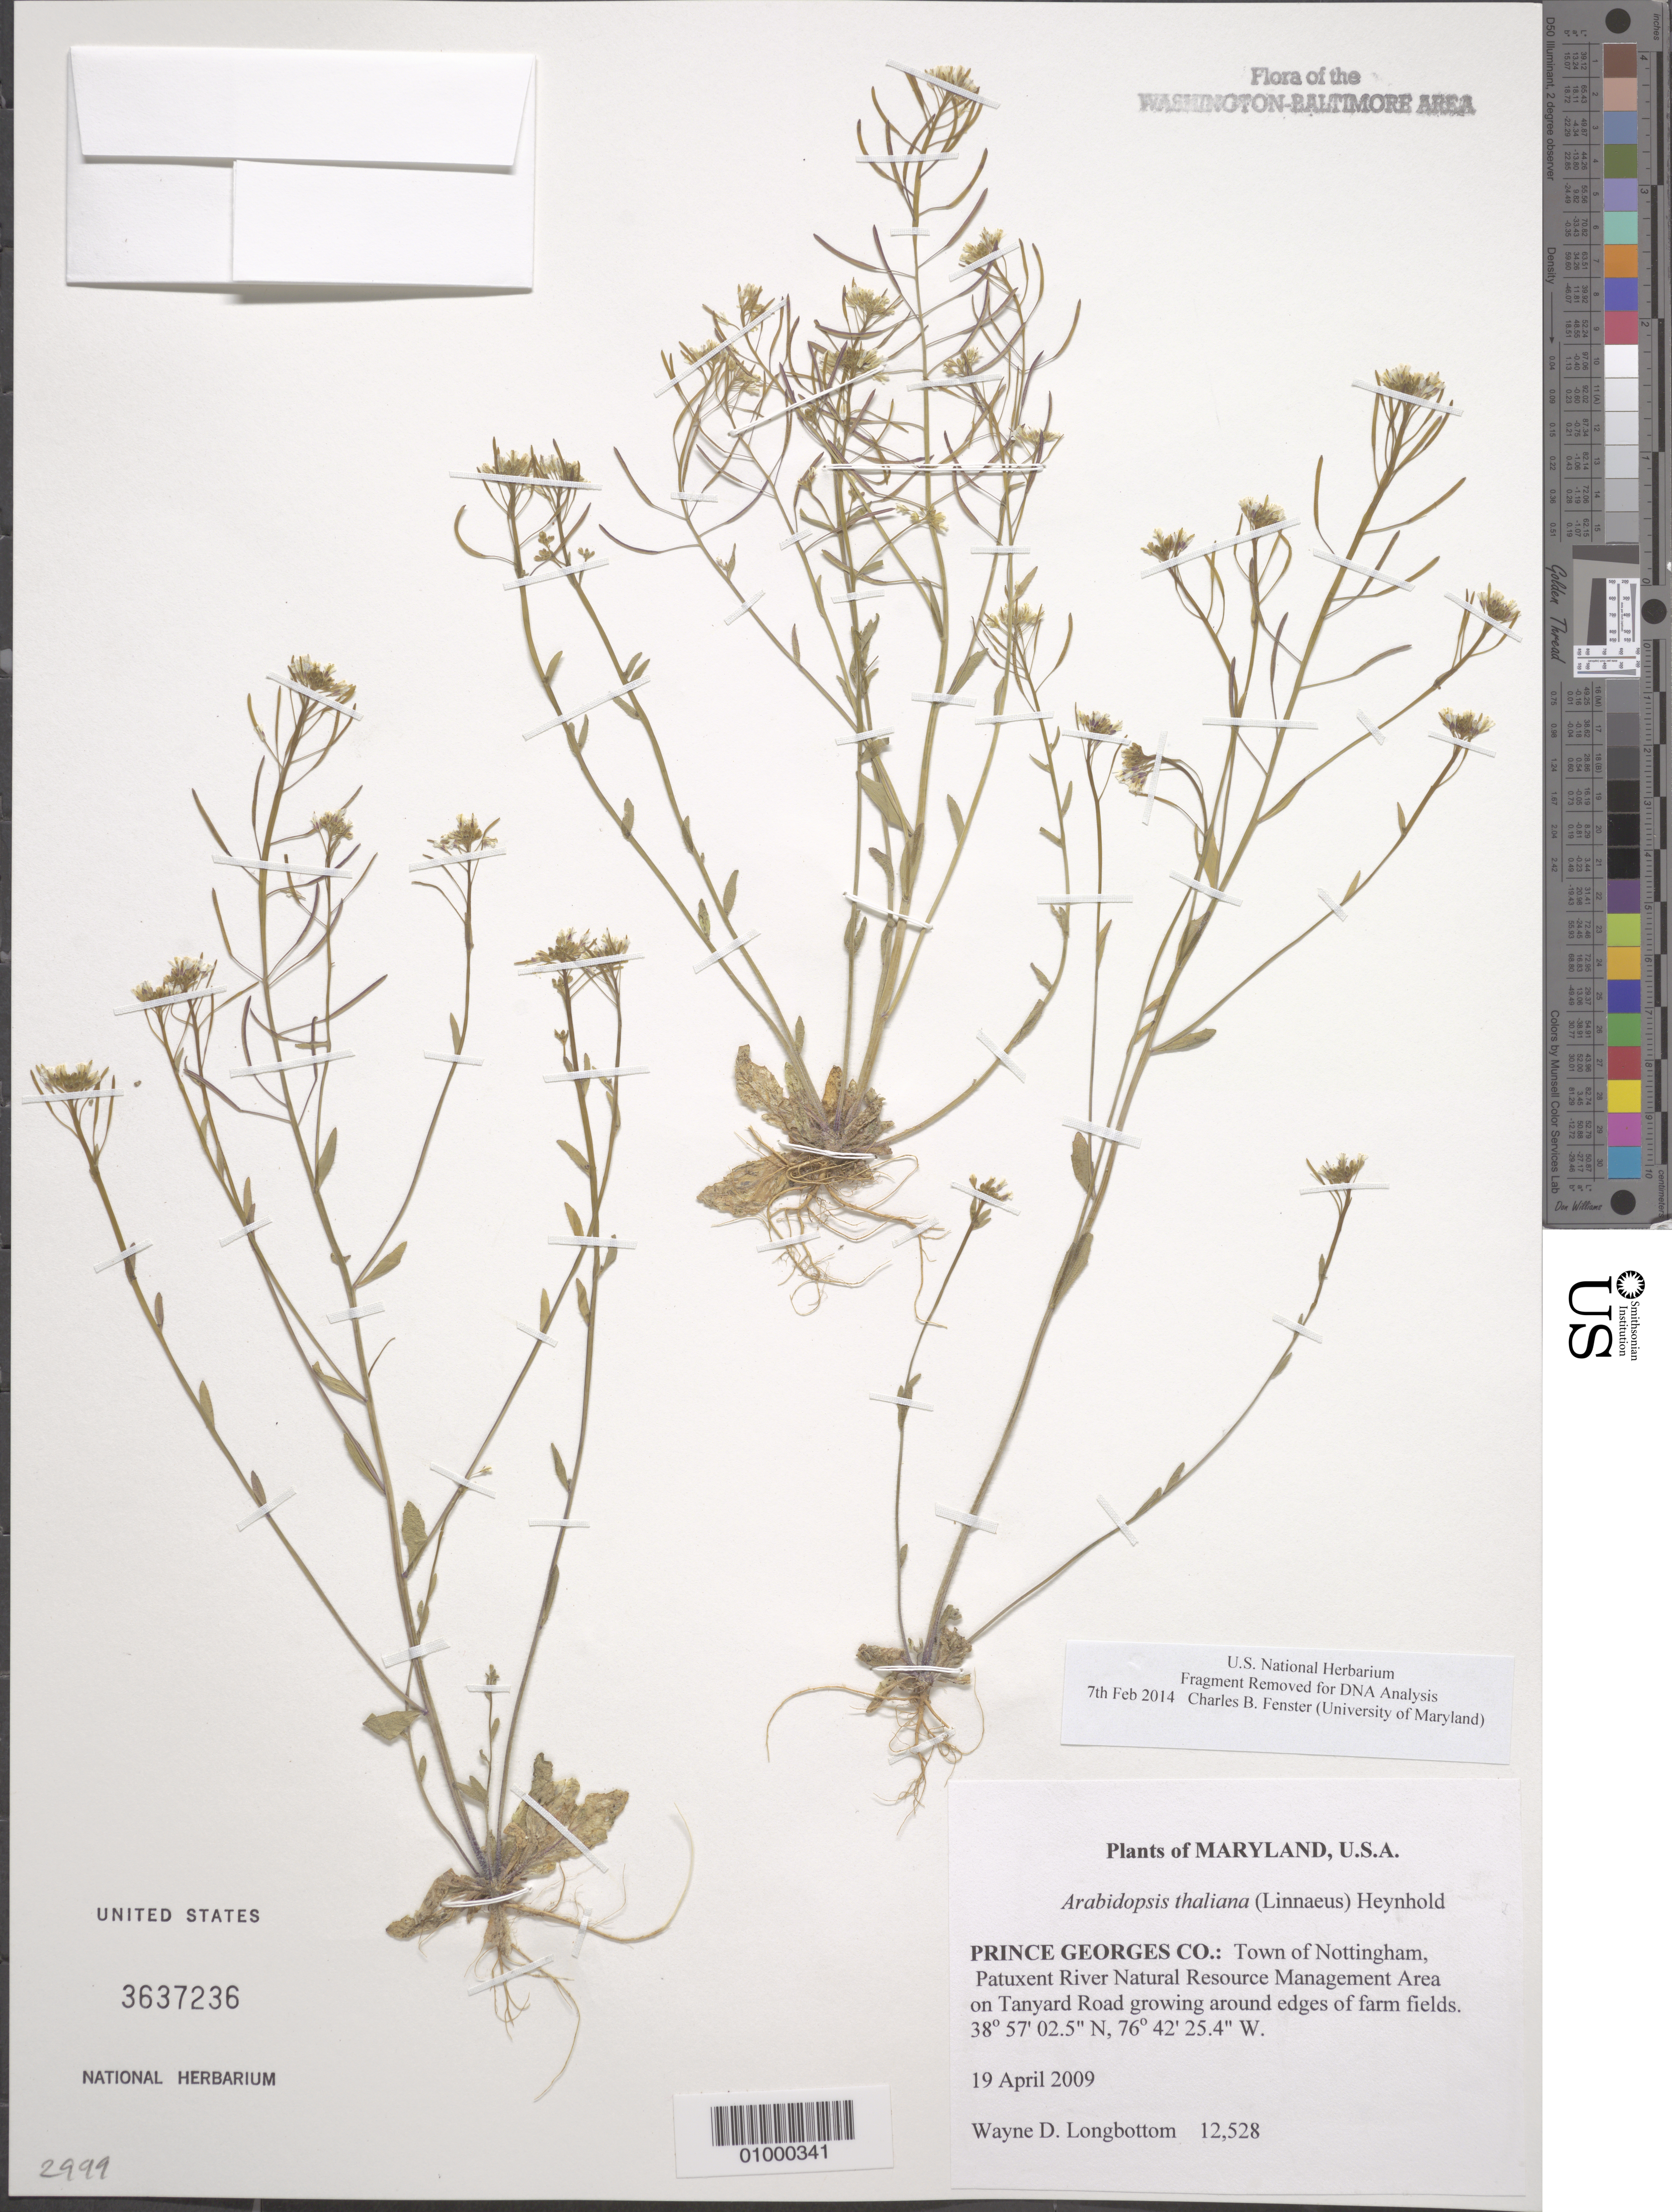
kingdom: Plantae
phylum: Tracheophyta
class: Magnoliopsida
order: Brassicales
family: Brassicaceae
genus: Arabidopsis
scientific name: Arabidopsis thaliana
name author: (L.) Heynh.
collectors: W. D. Longbottom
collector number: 12528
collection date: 2009-04-19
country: United States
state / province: Maryland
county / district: Prince George's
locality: Town of Nottingham, Patuxent River Natural Resource Management Area on Tanyard Road growing around edges of farm fields.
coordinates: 38 42 17.6 N, 76 42 25.4 W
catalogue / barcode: US 3637236